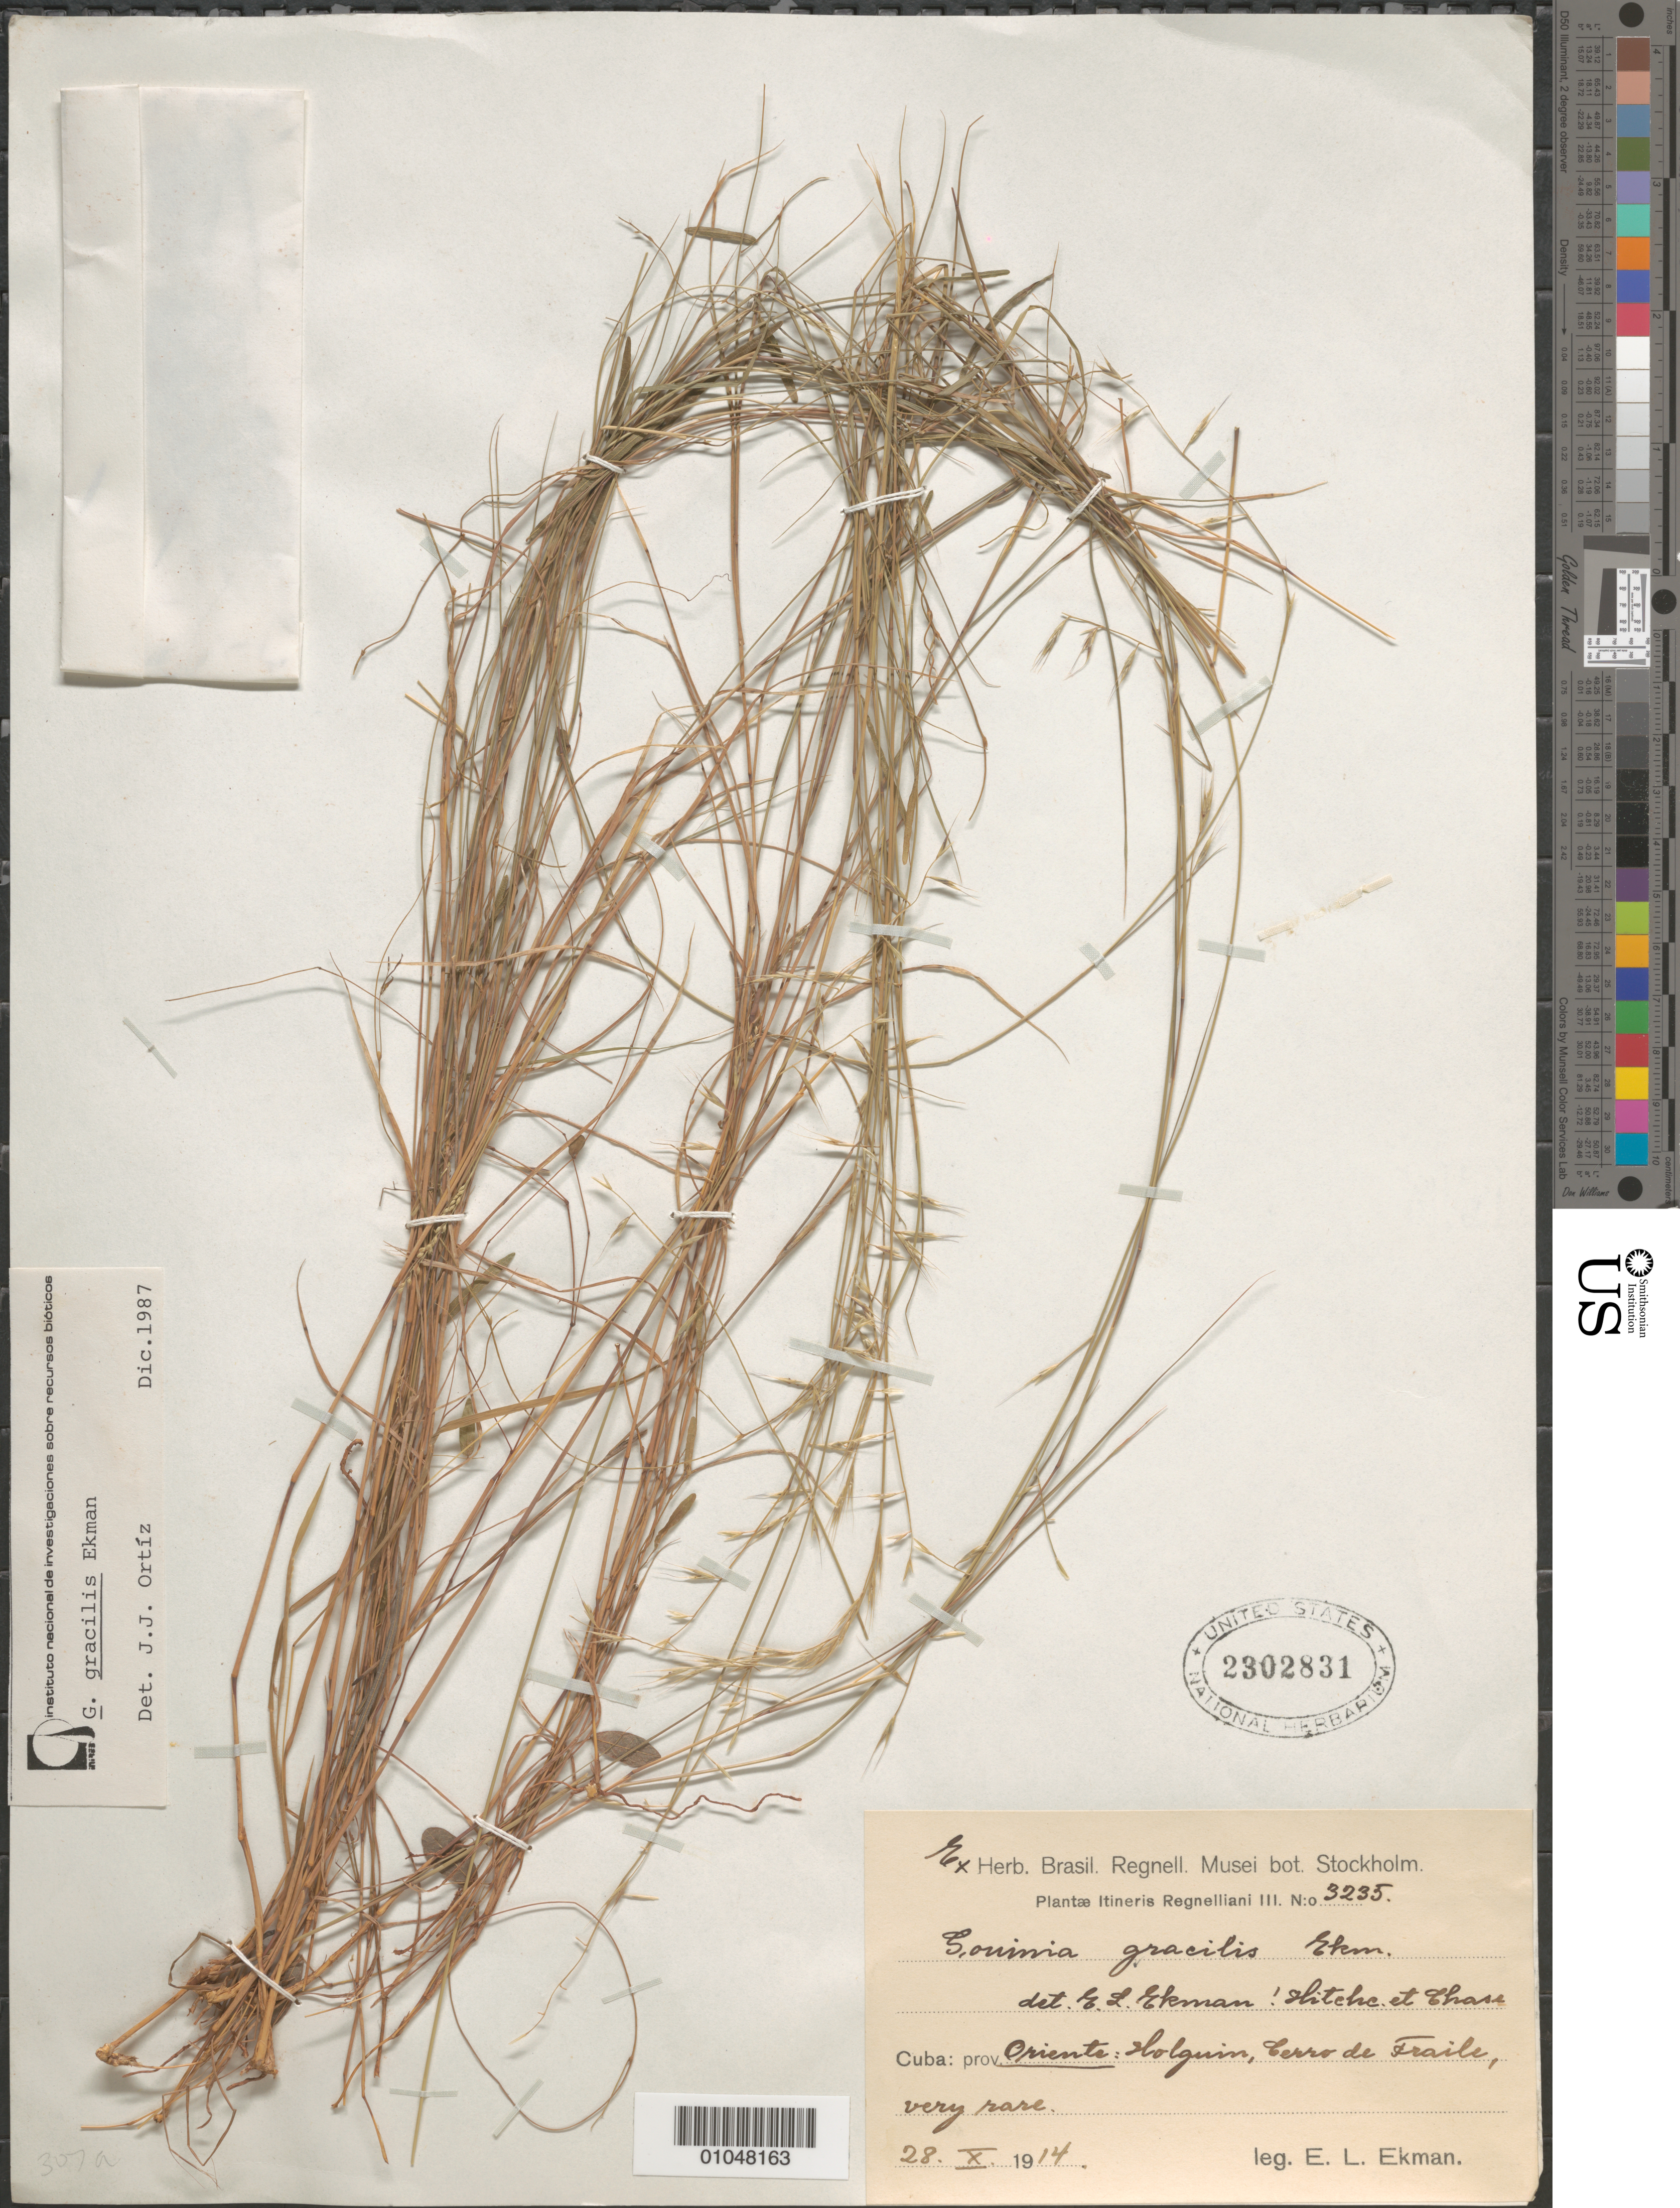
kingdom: Plantae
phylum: Tracheophyta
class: Liliopsida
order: Poales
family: Poaceae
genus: Gouinia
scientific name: Gouinia gracilis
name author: Ekman ex Swallen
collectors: E. L. Ekman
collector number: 3235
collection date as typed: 28 Oct 1914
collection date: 1914-10-28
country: Cuba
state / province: Holguín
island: Cuba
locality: Cerro de Fraile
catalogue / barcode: US 2302831